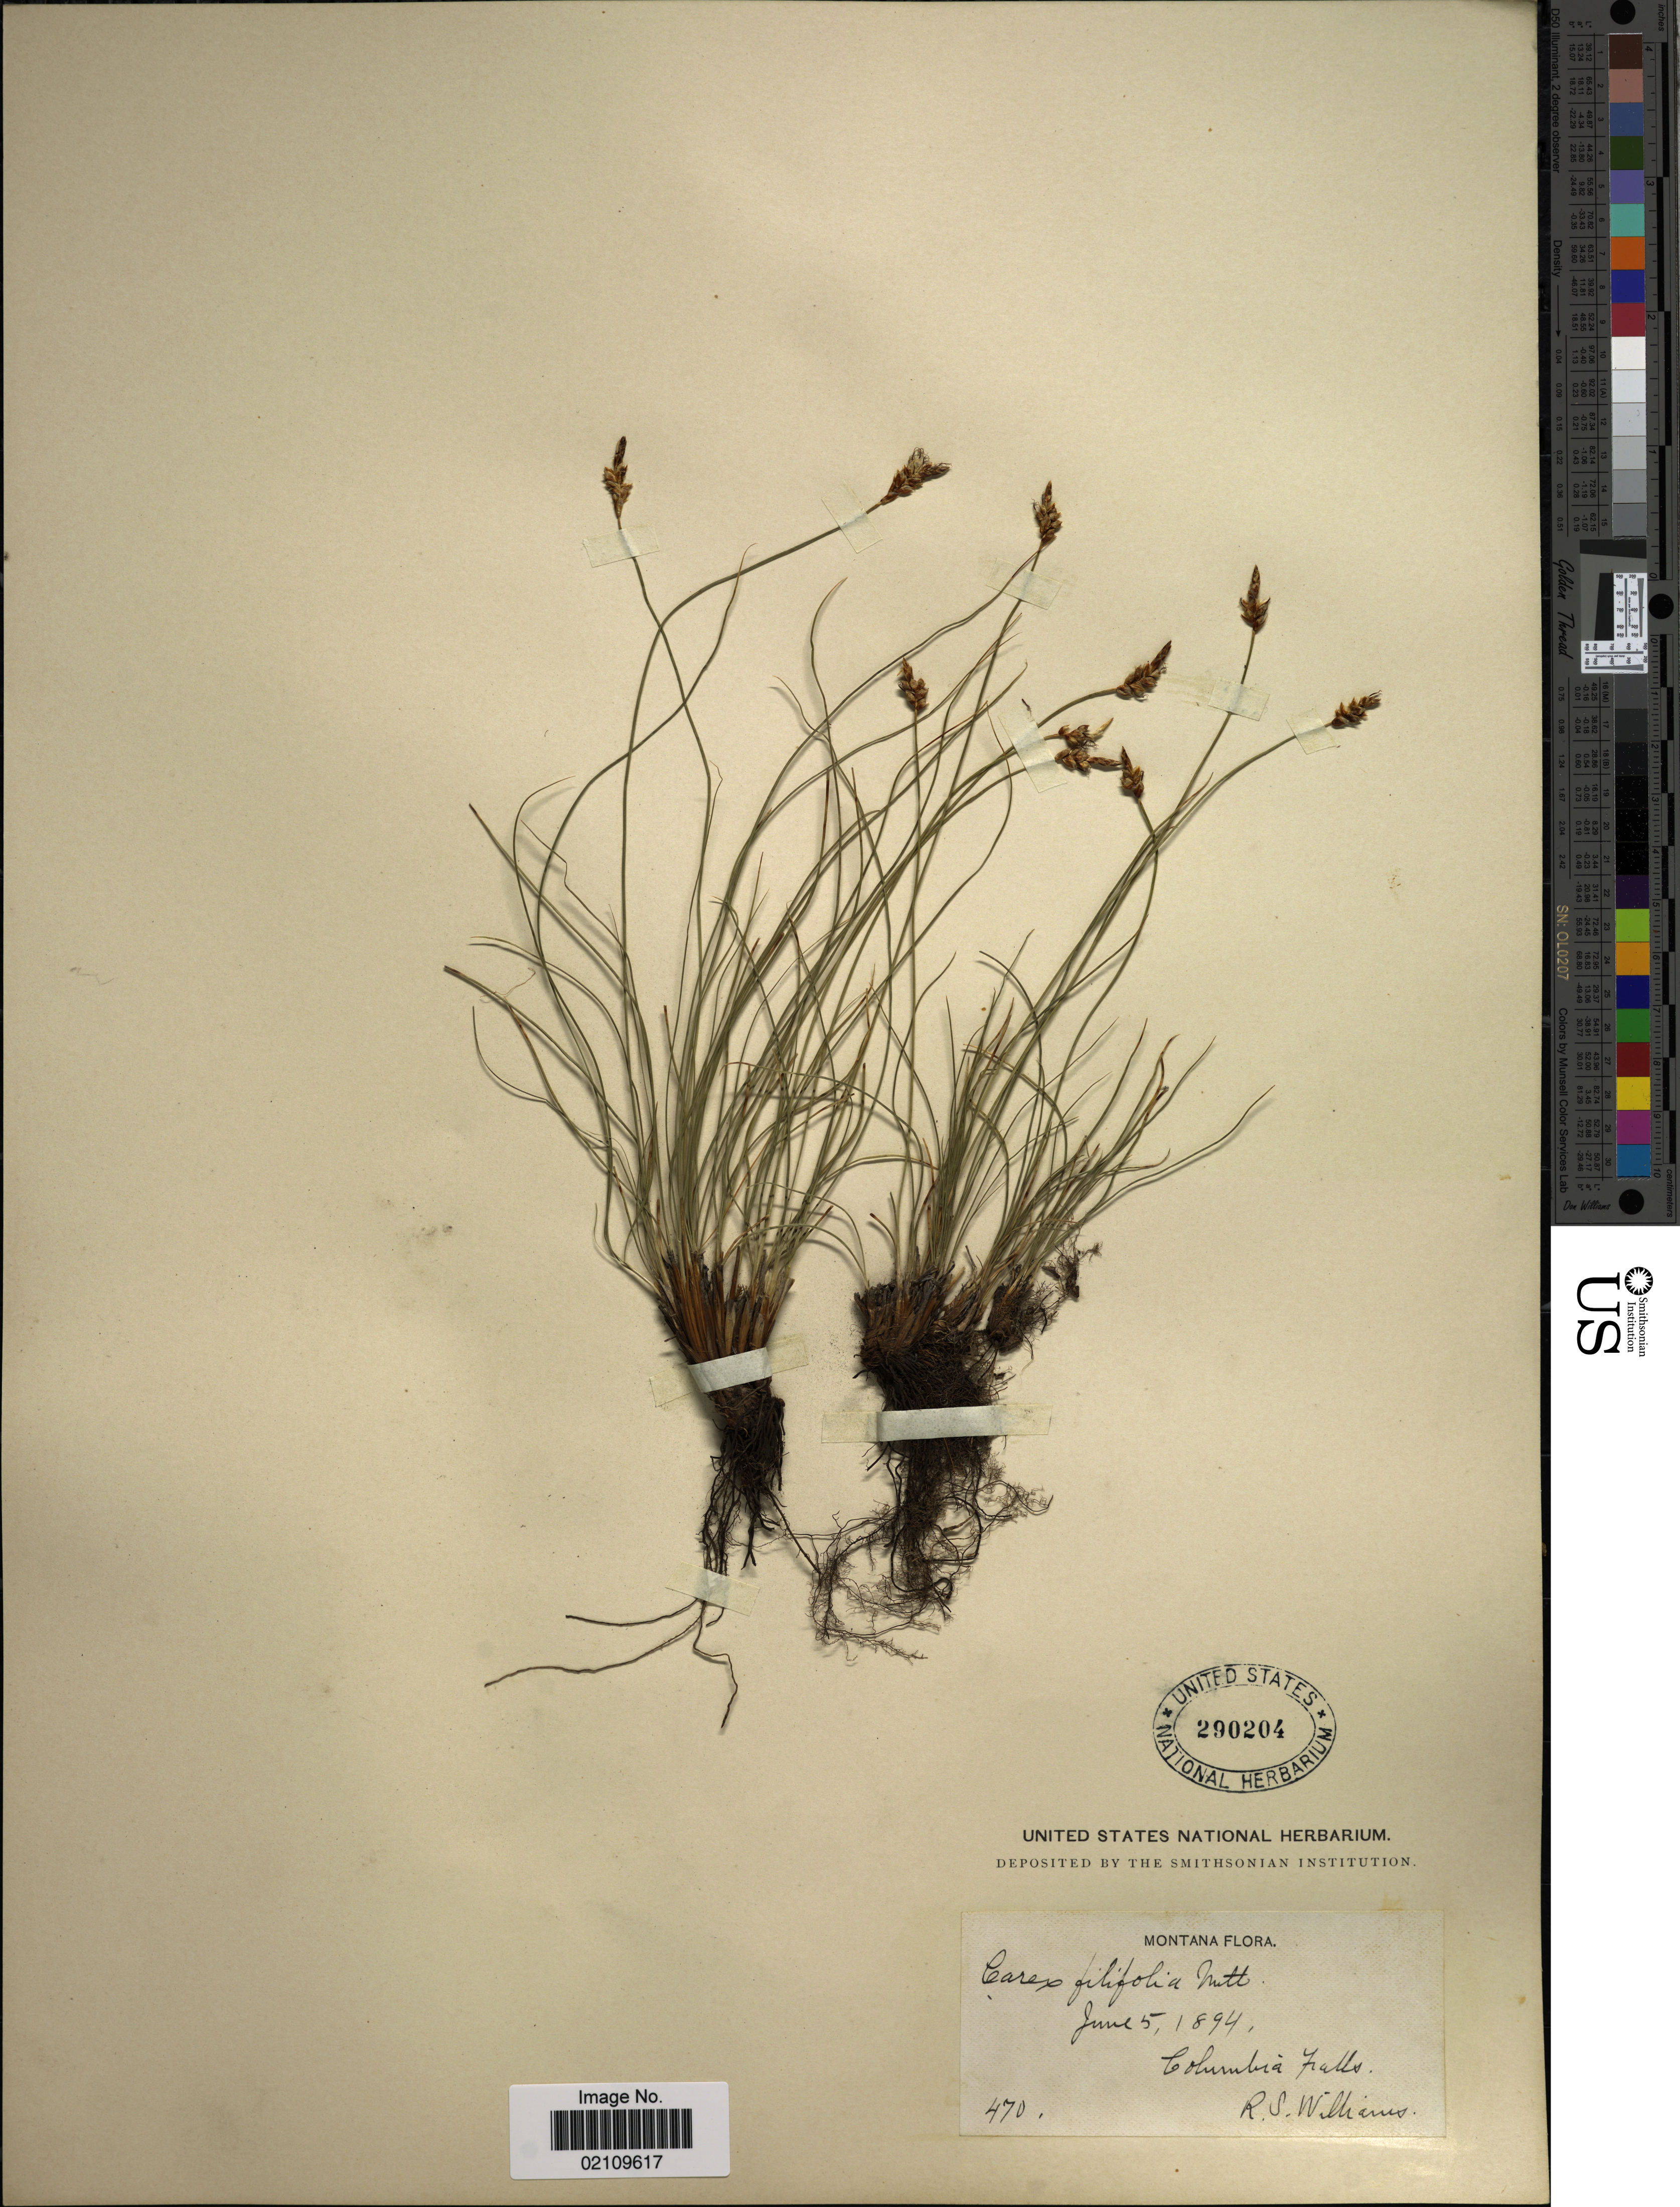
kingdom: Plantae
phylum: Tracheophyta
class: Liliopsida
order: Poales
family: Cyperaceae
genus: Carex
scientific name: Carex filifolia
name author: Nutt.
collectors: R. S. Williams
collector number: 470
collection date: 1894-06-05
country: United States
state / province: Montana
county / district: Flathead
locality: Columbia Falls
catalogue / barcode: US 290204